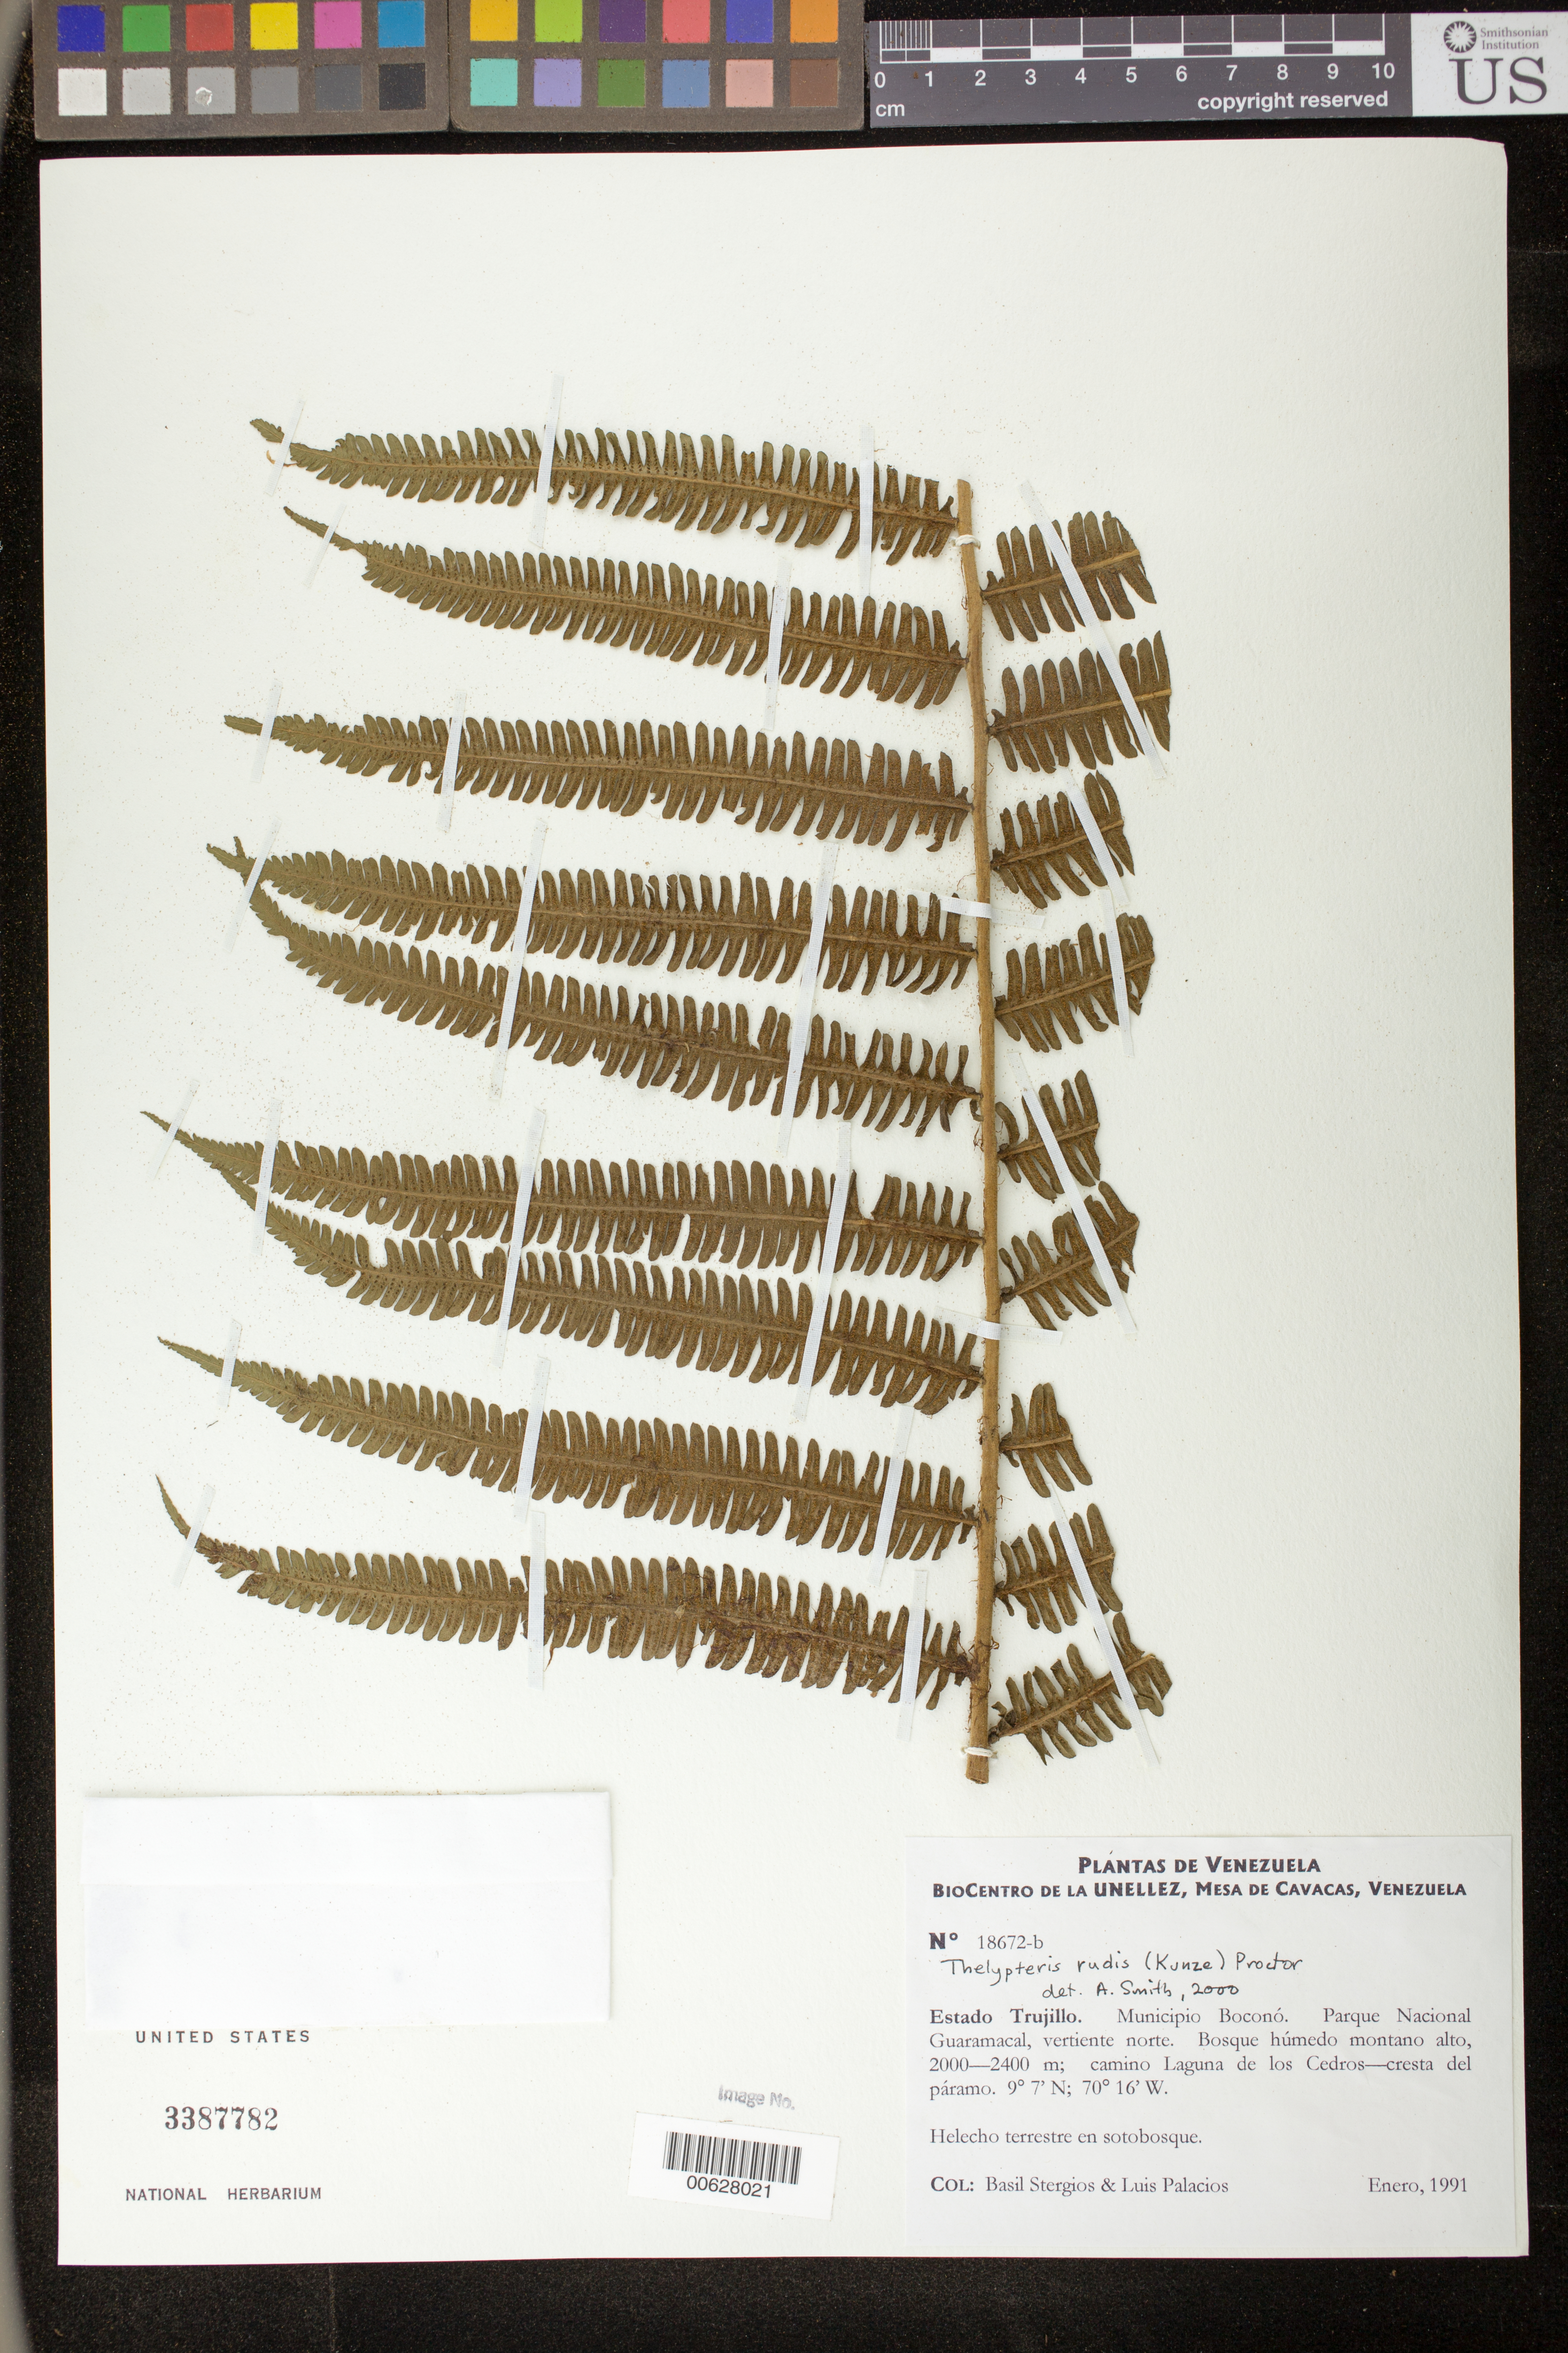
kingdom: Plantae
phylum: Tracheophyta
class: Polypodiopsida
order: Polypodiales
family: Thelypteridaceae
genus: Thelypteris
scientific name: Thelypteris rudis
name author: (Kuntze) Proctor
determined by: Smith, Alan R., (UC)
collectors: B. G. Stergios & L. Palacios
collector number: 18672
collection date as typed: Jan 1991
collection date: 1991-01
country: Venezuela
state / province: Trujillo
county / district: Boconó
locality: Parque Nacional Guaramacal, vertiente N, camino laguna de los Cedros-cresta del páramo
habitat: Bosque húmedo montano alto.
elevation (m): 2000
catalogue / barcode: US 3387782